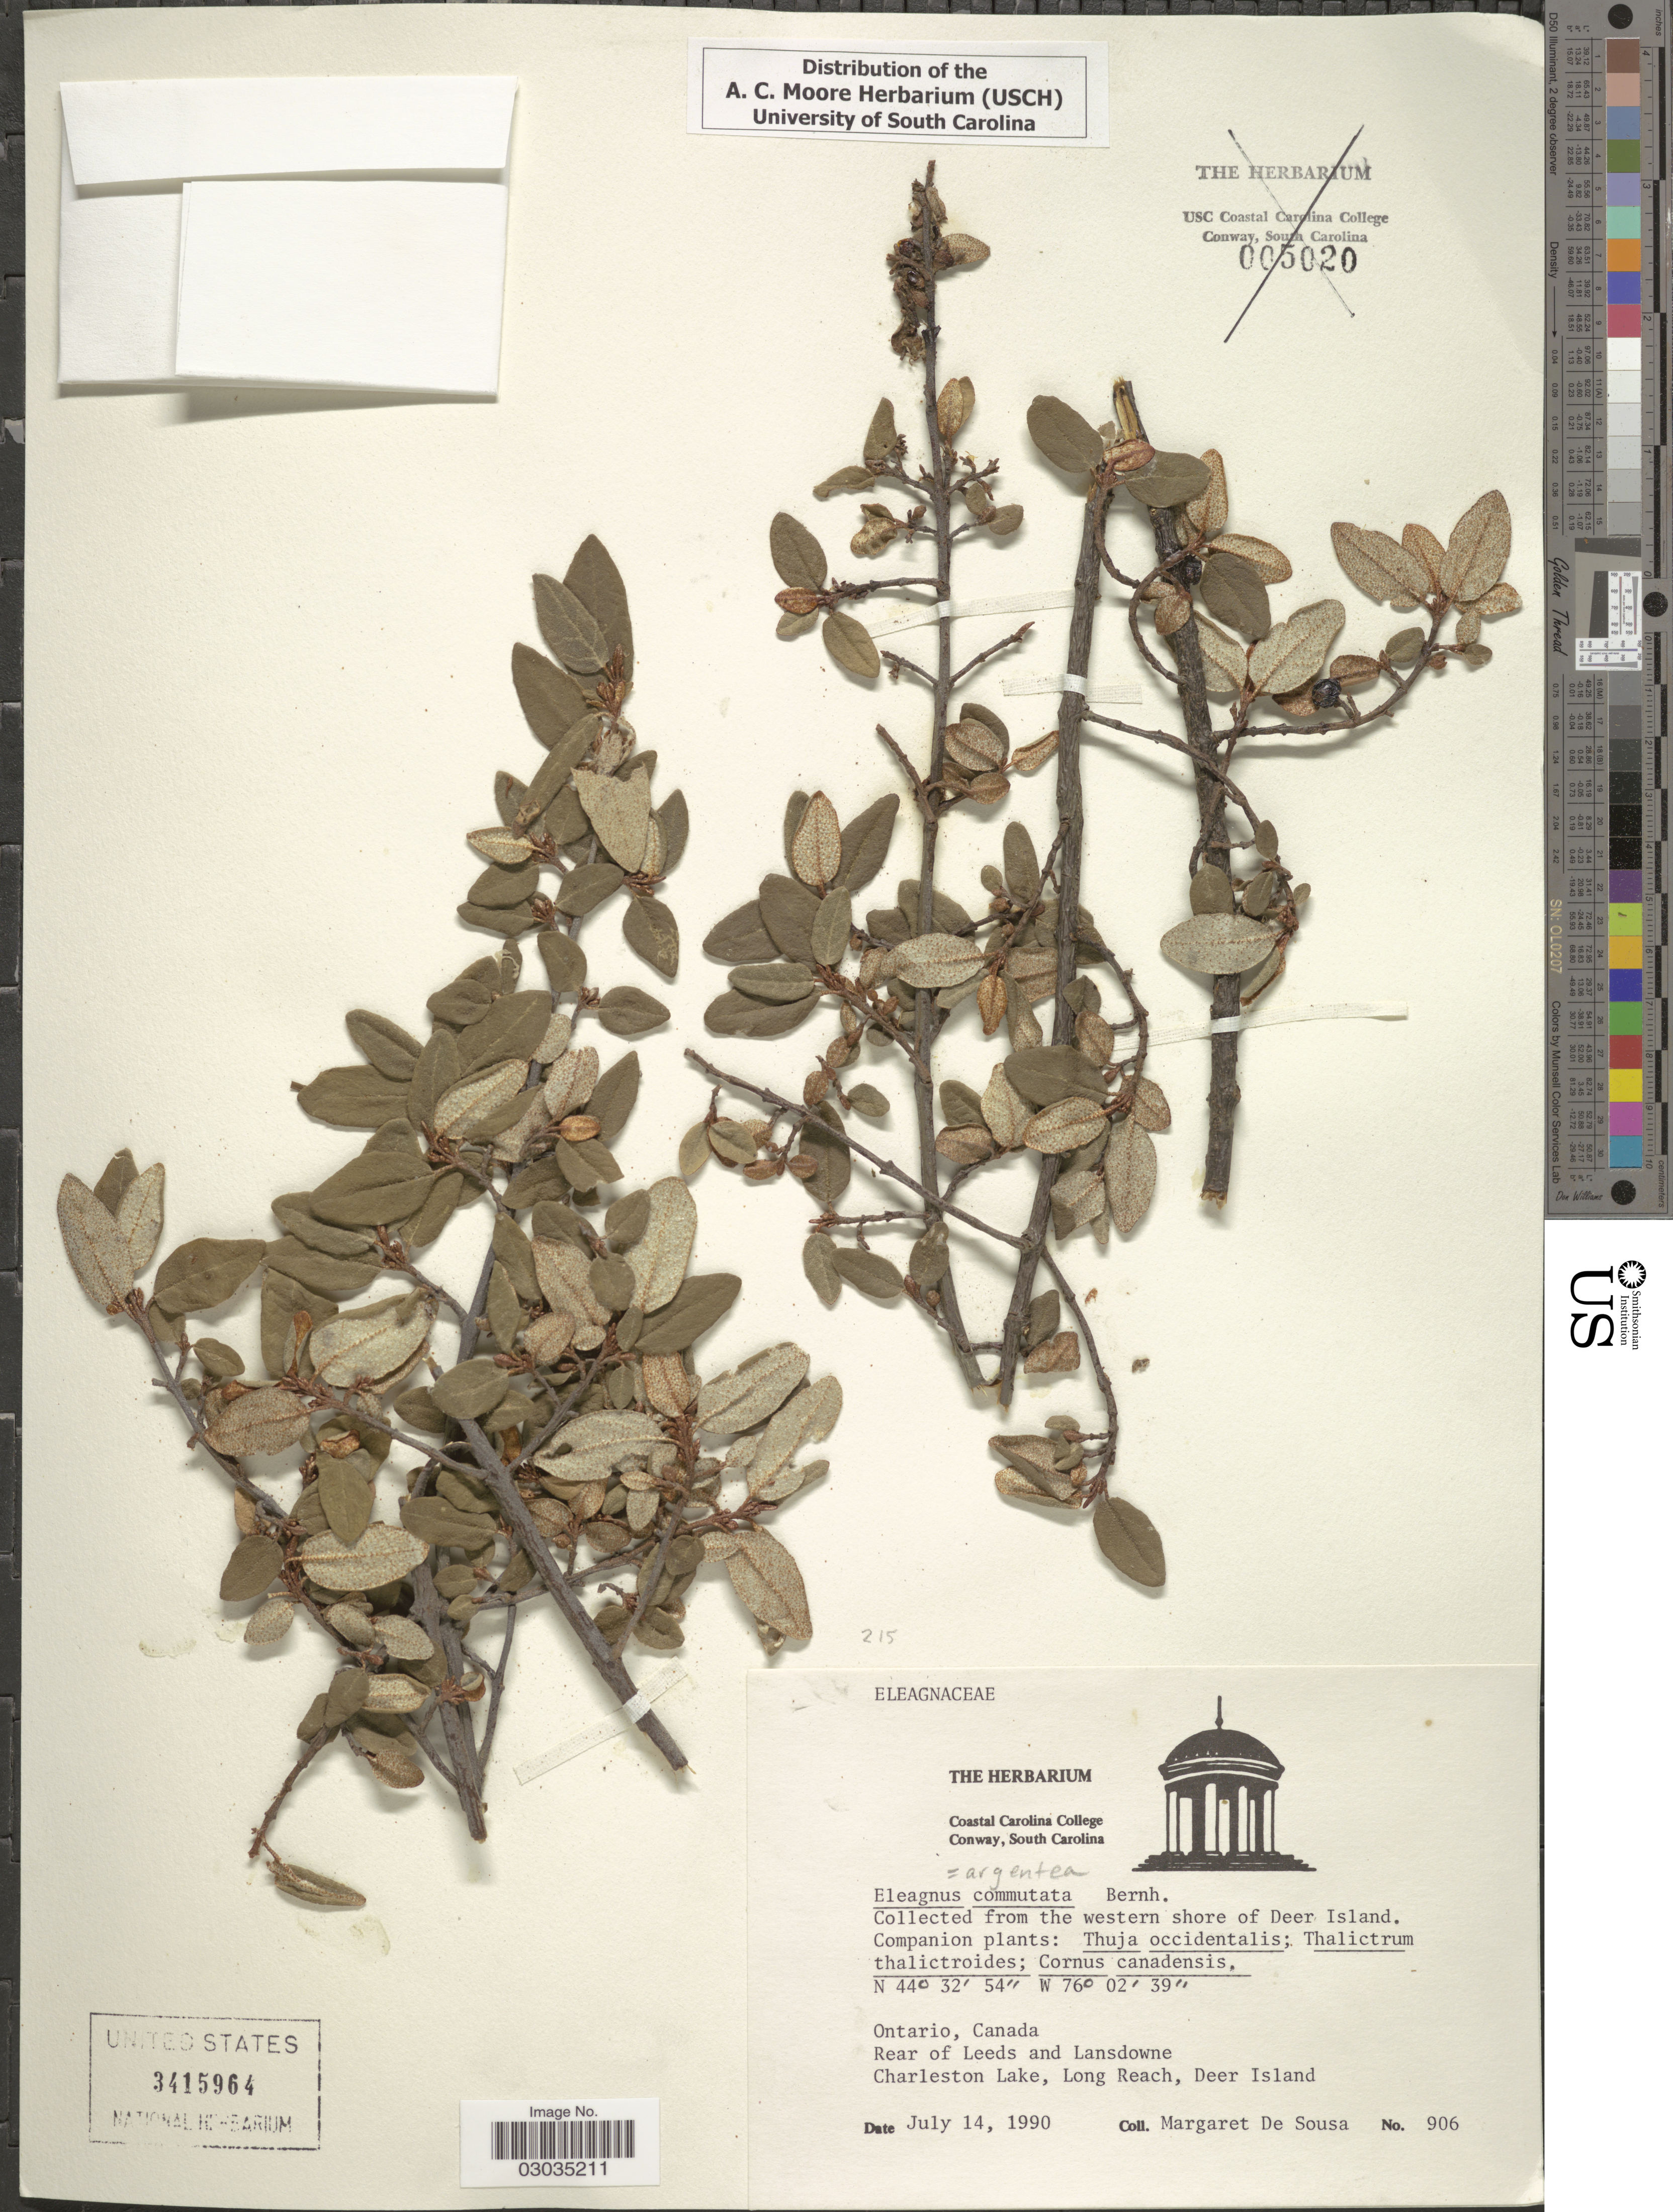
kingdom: Plantae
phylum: Tracheophyta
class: Magnoliopsida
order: Rosales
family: Elaeagnaceae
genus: Elaeagnus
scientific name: Elaeagnus commutata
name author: Bernh. ex Rydb.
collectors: M. de Sousa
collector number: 906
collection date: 1990-07-14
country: Canada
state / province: Ontario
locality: Rear of Leeds and Landsdowne, Charleston Lake, Long Reach, Deer Island.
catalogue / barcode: US 3415964